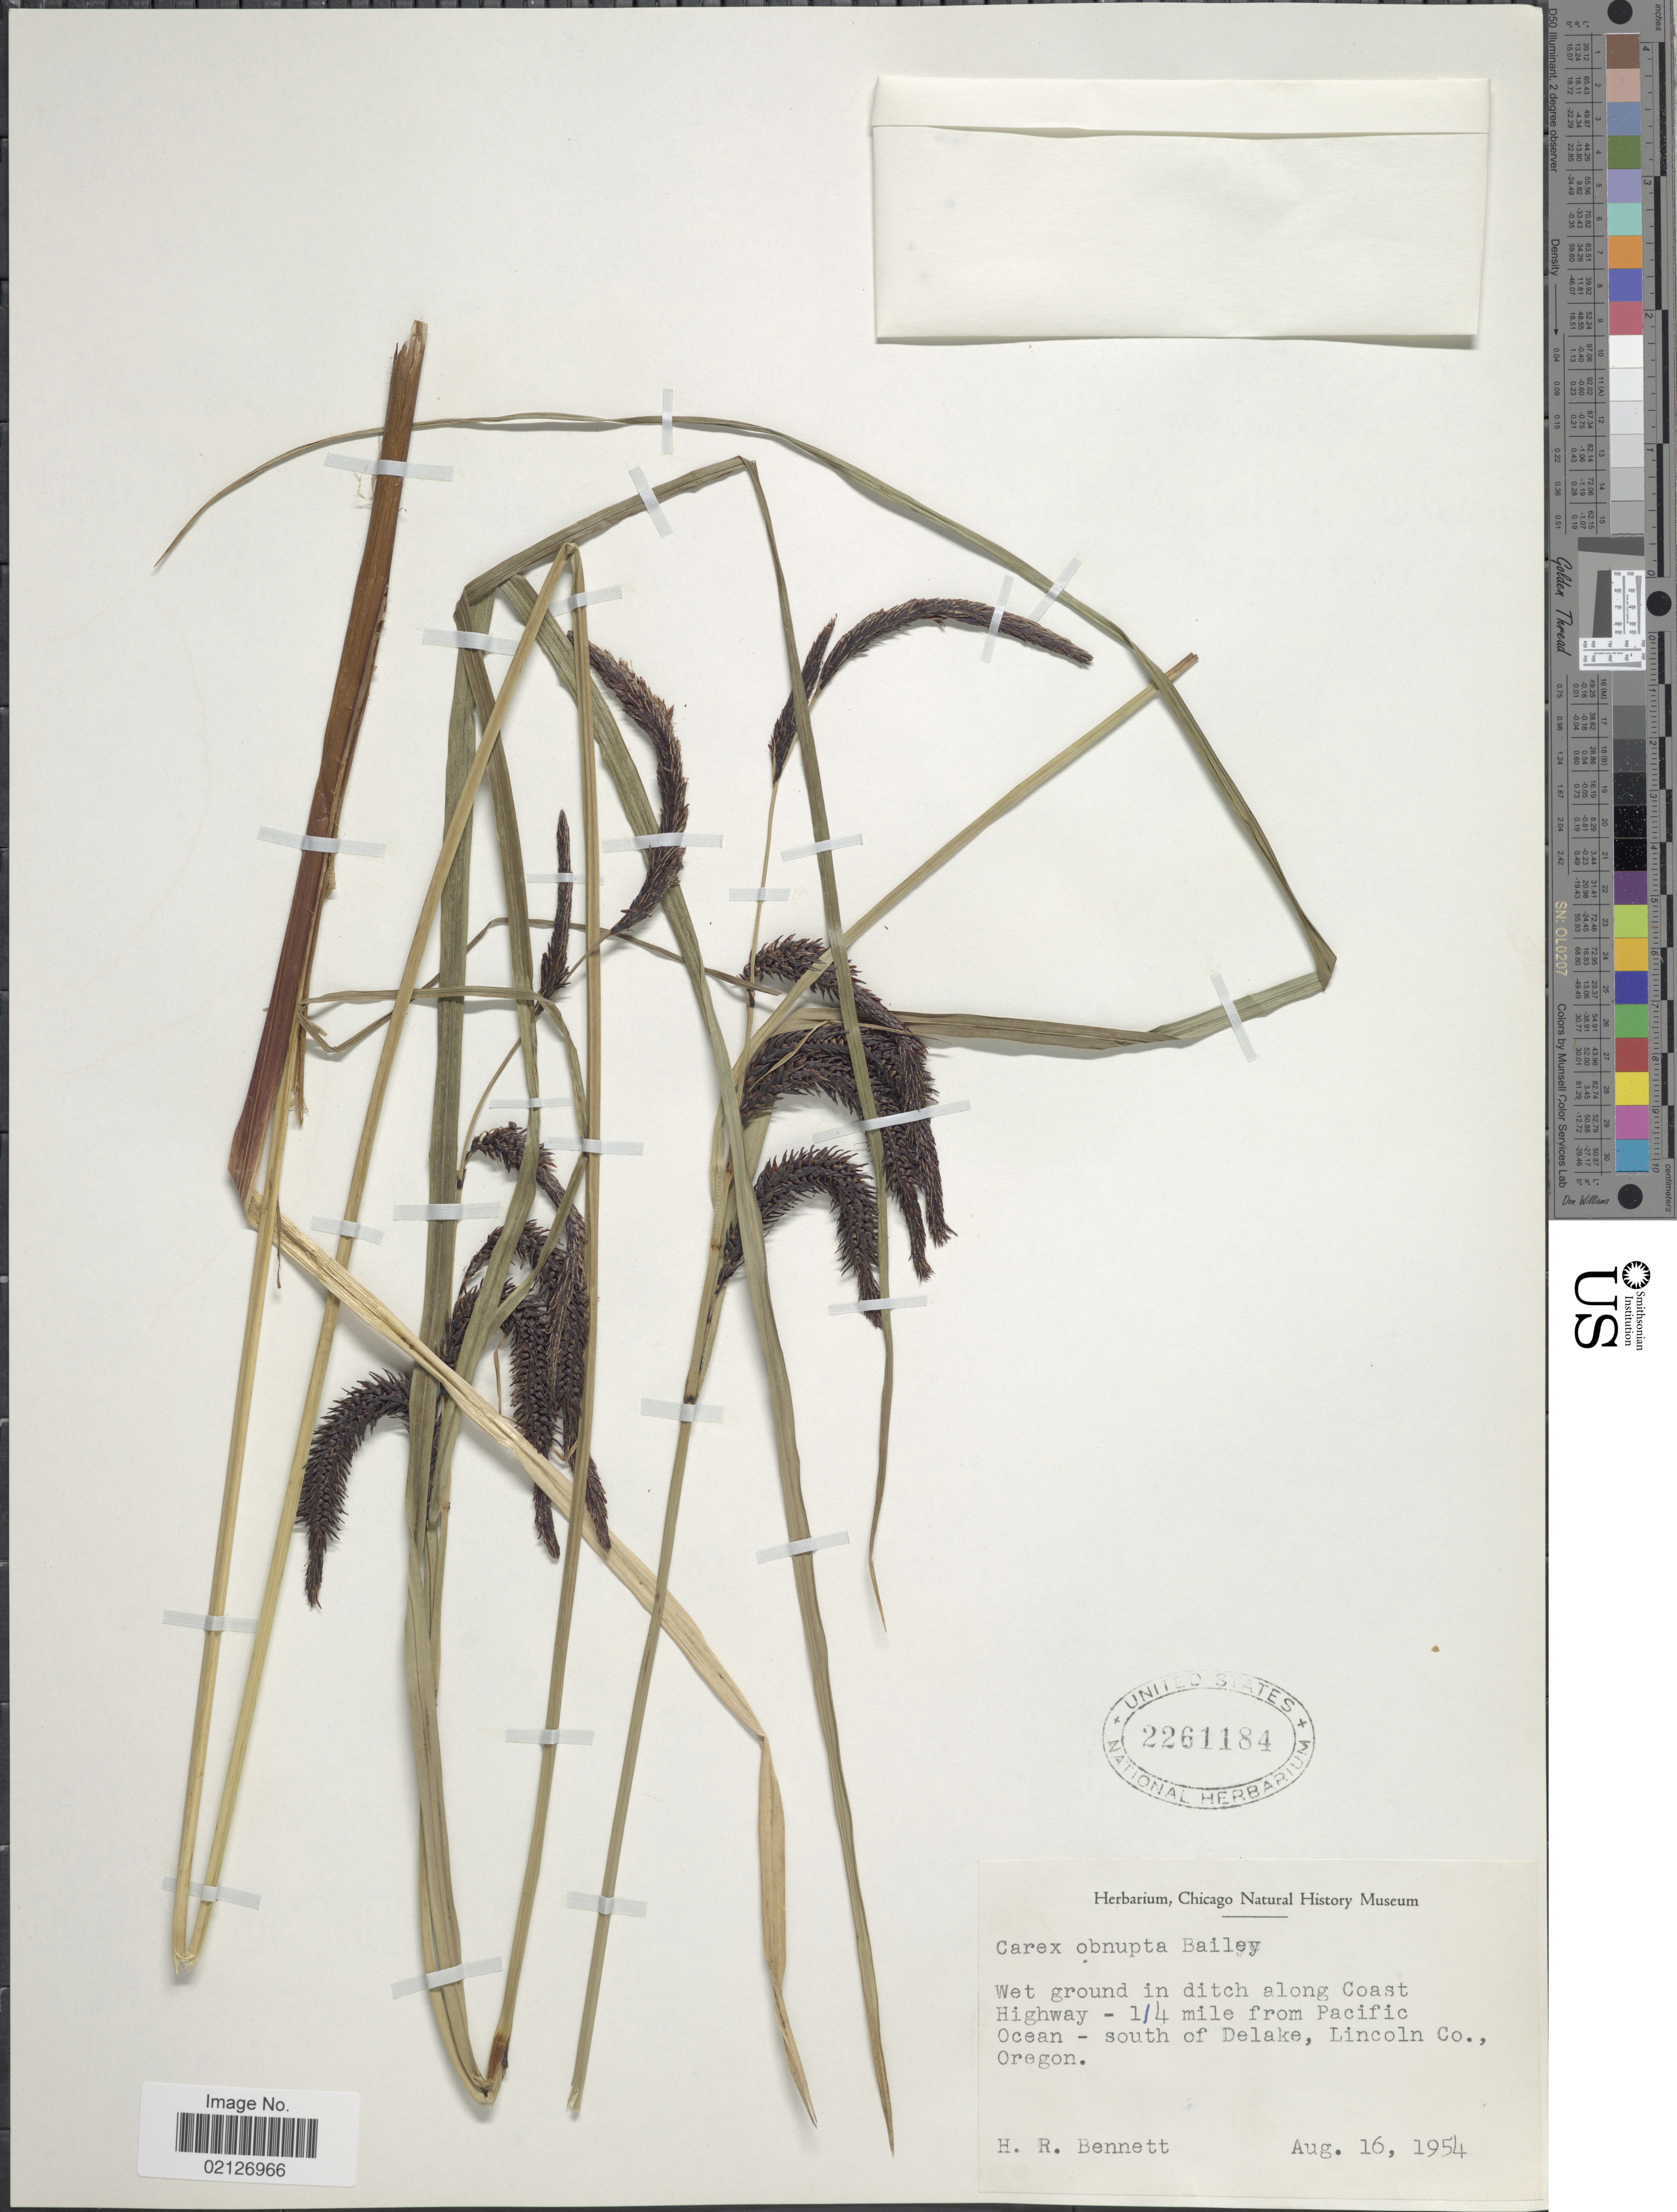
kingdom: Plantae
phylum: Tracheophyta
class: Liliopsida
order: Poales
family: Cyperaceae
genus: Carex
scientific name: Carex obnupta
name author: L.H. Bailey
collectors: H. R. Bennett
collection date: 1954-08-16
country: United States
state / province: Oregon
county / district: Lincoln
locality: Wet ground in ditch along Coast Highway-1/4 mile from Pacific Ocean, south of Delake, Lincoln Co.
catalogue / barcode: US 2261184